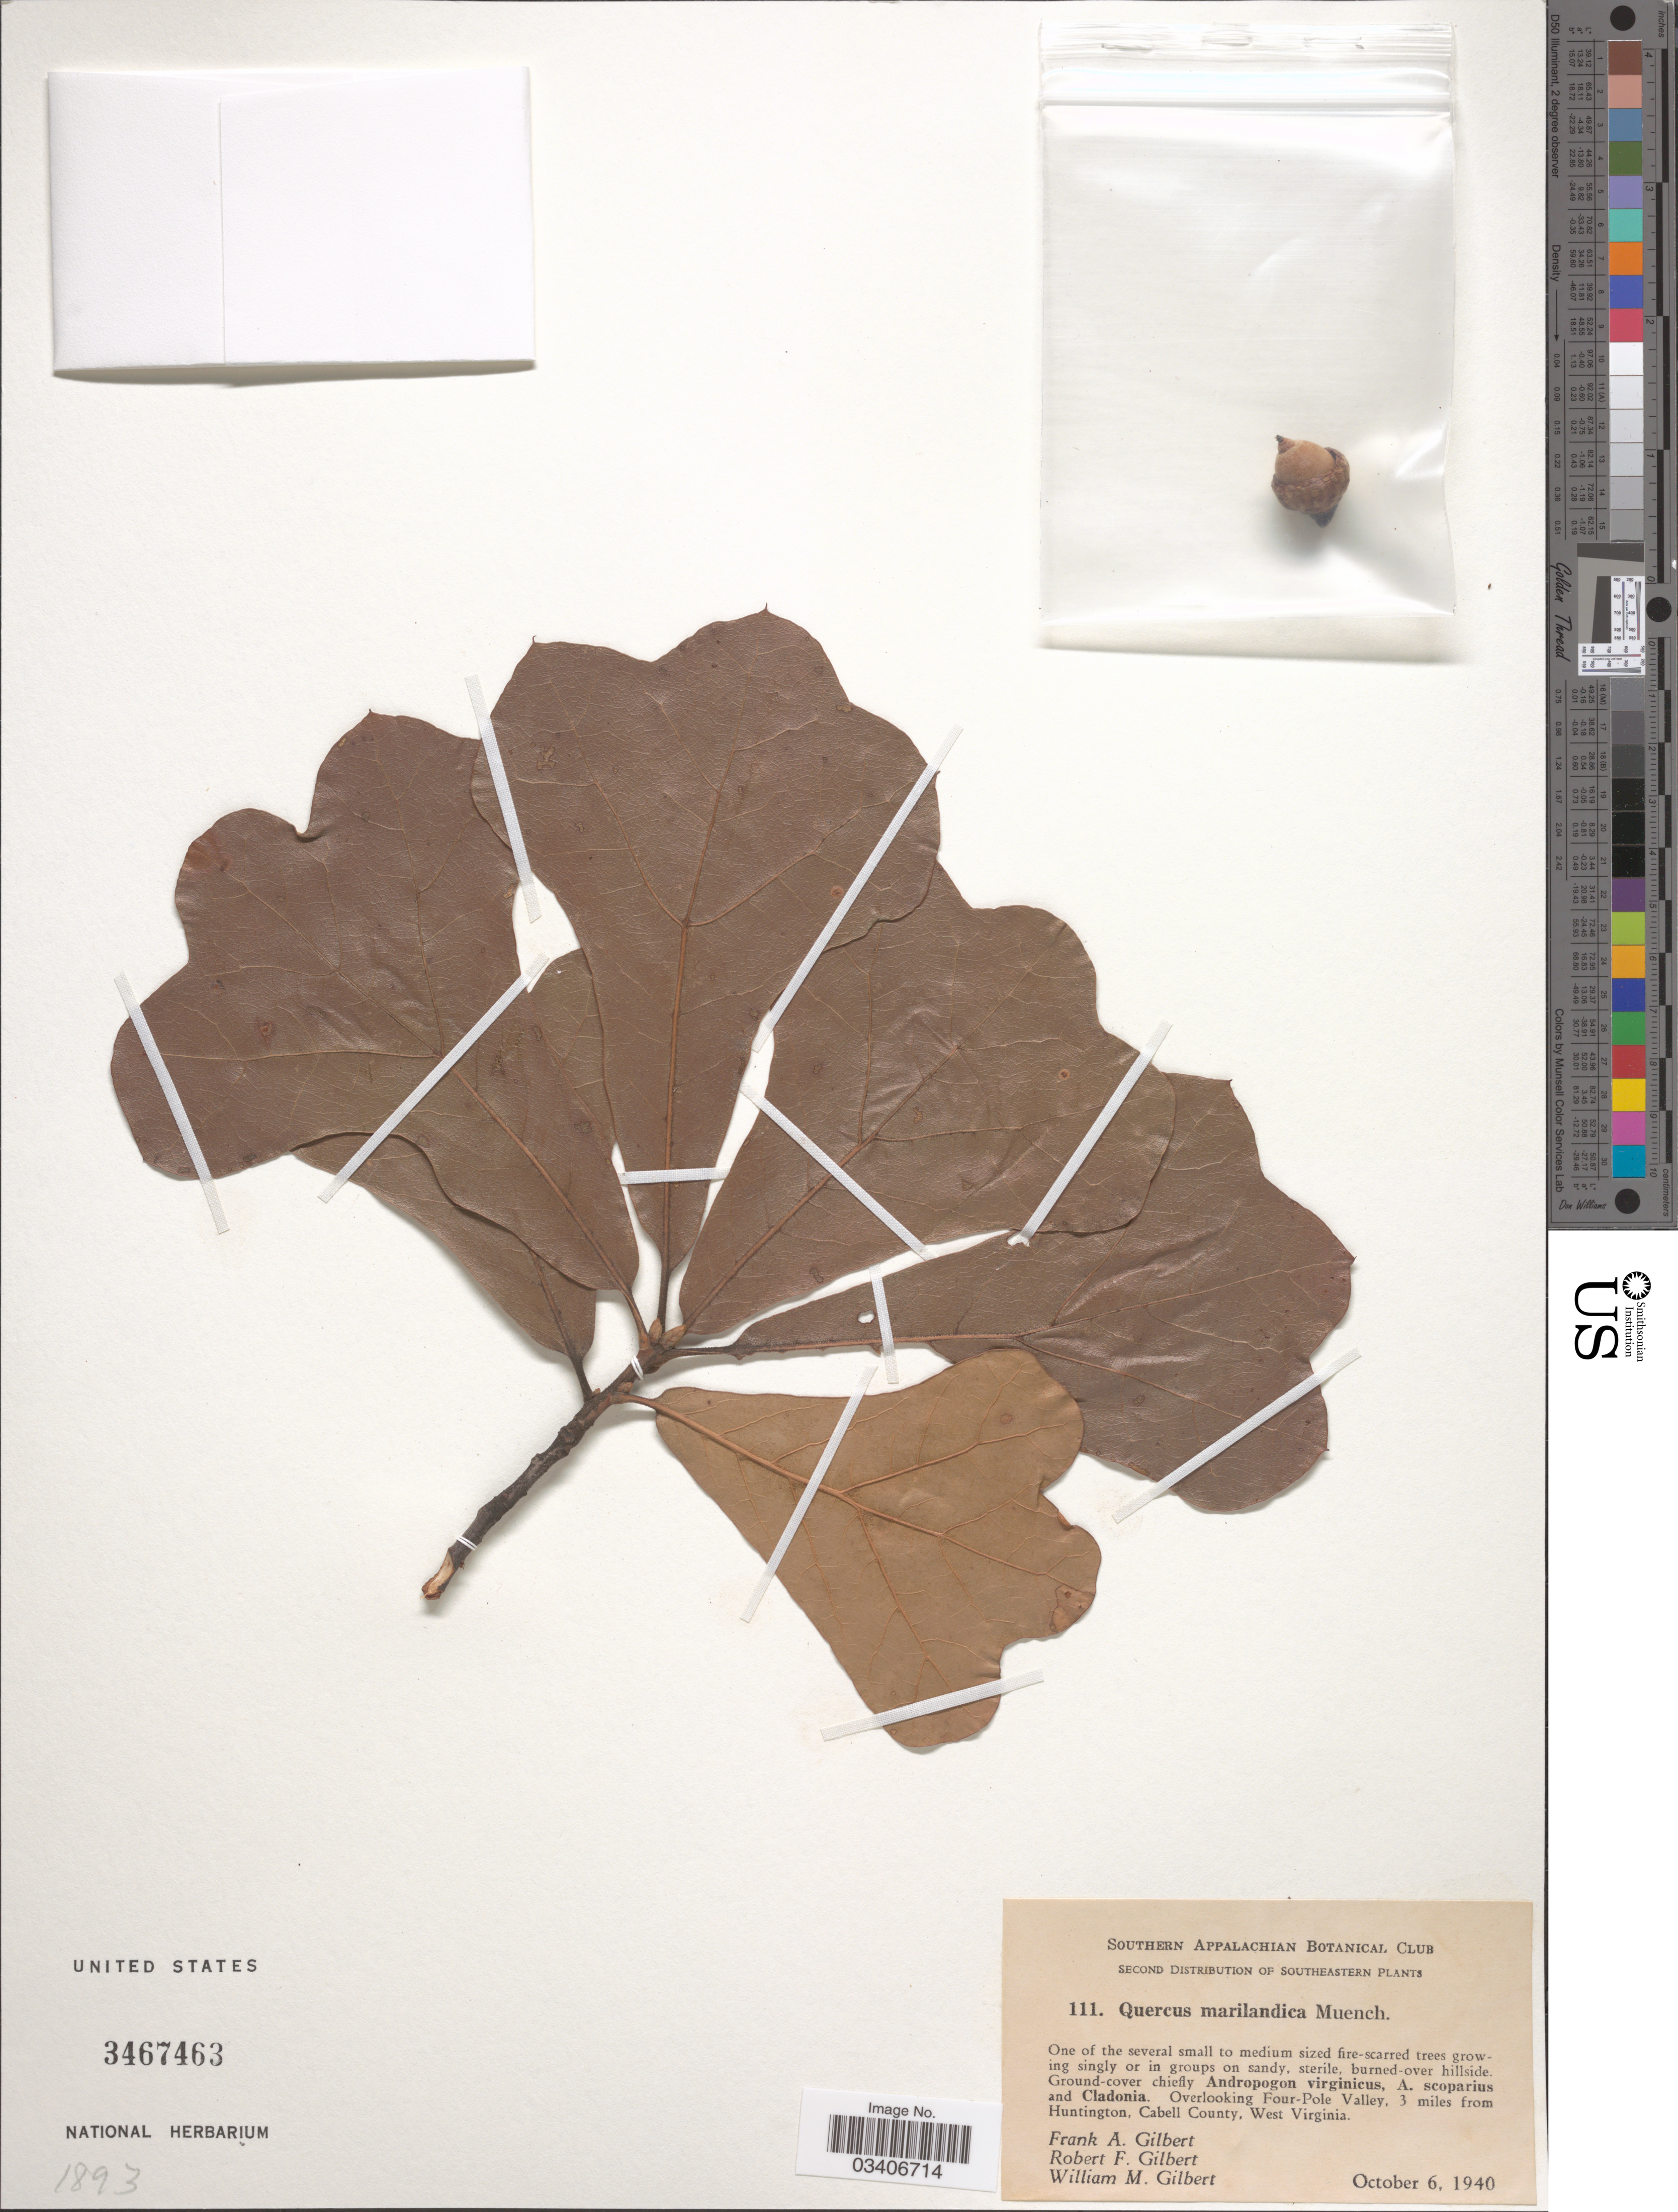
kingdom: Plantae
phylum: Tracheophyta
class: Magnoliopsida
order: Fagales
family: Fagaceae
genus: Quercus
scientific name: Quercus marilandica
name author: (L.) Münchh.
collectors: F. A. Gilbert, R. Gilbert & W. Gilbert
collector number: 111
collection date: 1940-10-06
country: United States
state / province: West Virginia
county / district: Cabell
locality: Overlooking Four-Pole Valley, 3 miles from Huntington, Cabell County.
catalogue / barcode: US 3467463